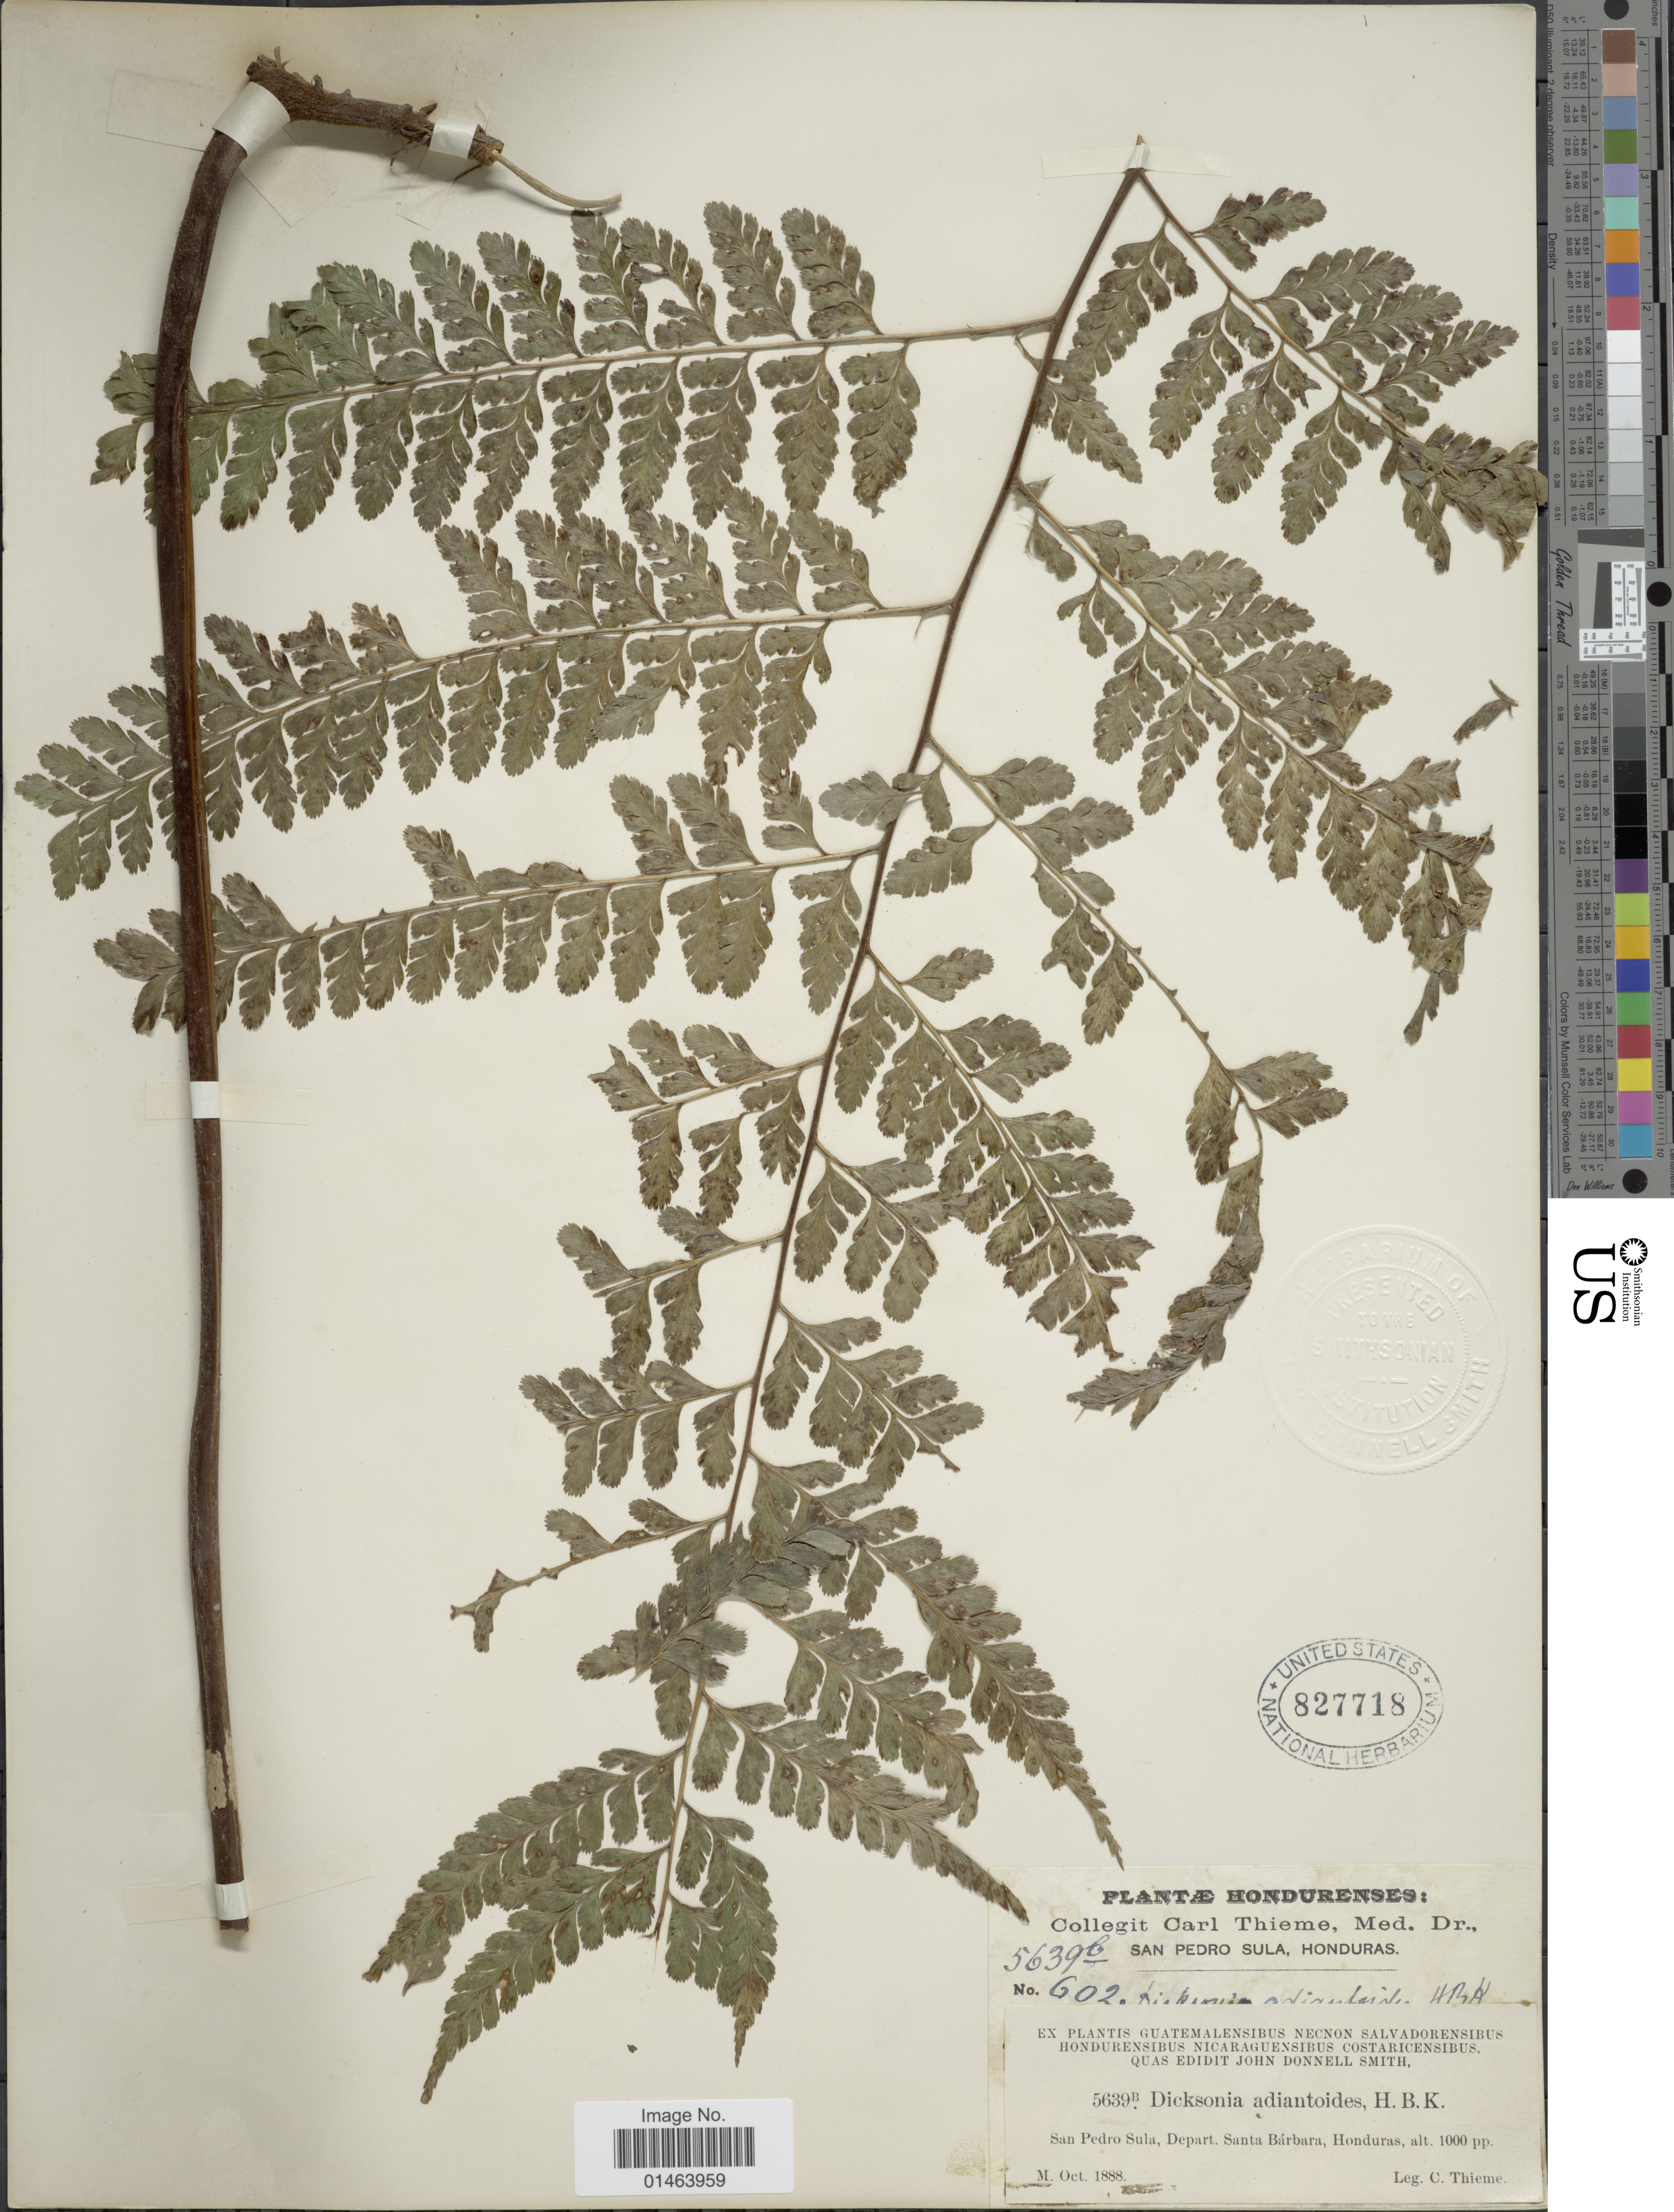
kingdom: Plantae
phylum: Tracheophyta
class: Polypodiopsida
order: Polypodiales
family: Dennstaedtiaceae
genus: Dennstaedtia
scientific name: Dennstaedtia bipinnata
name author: (Cav.) Maxon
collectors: C. Thieme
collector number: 5639b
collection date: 1888-10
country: Honduras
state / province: Santa Bárbara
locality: Honduras, San Pedro Sula.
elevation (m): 305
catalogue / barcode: US 827718